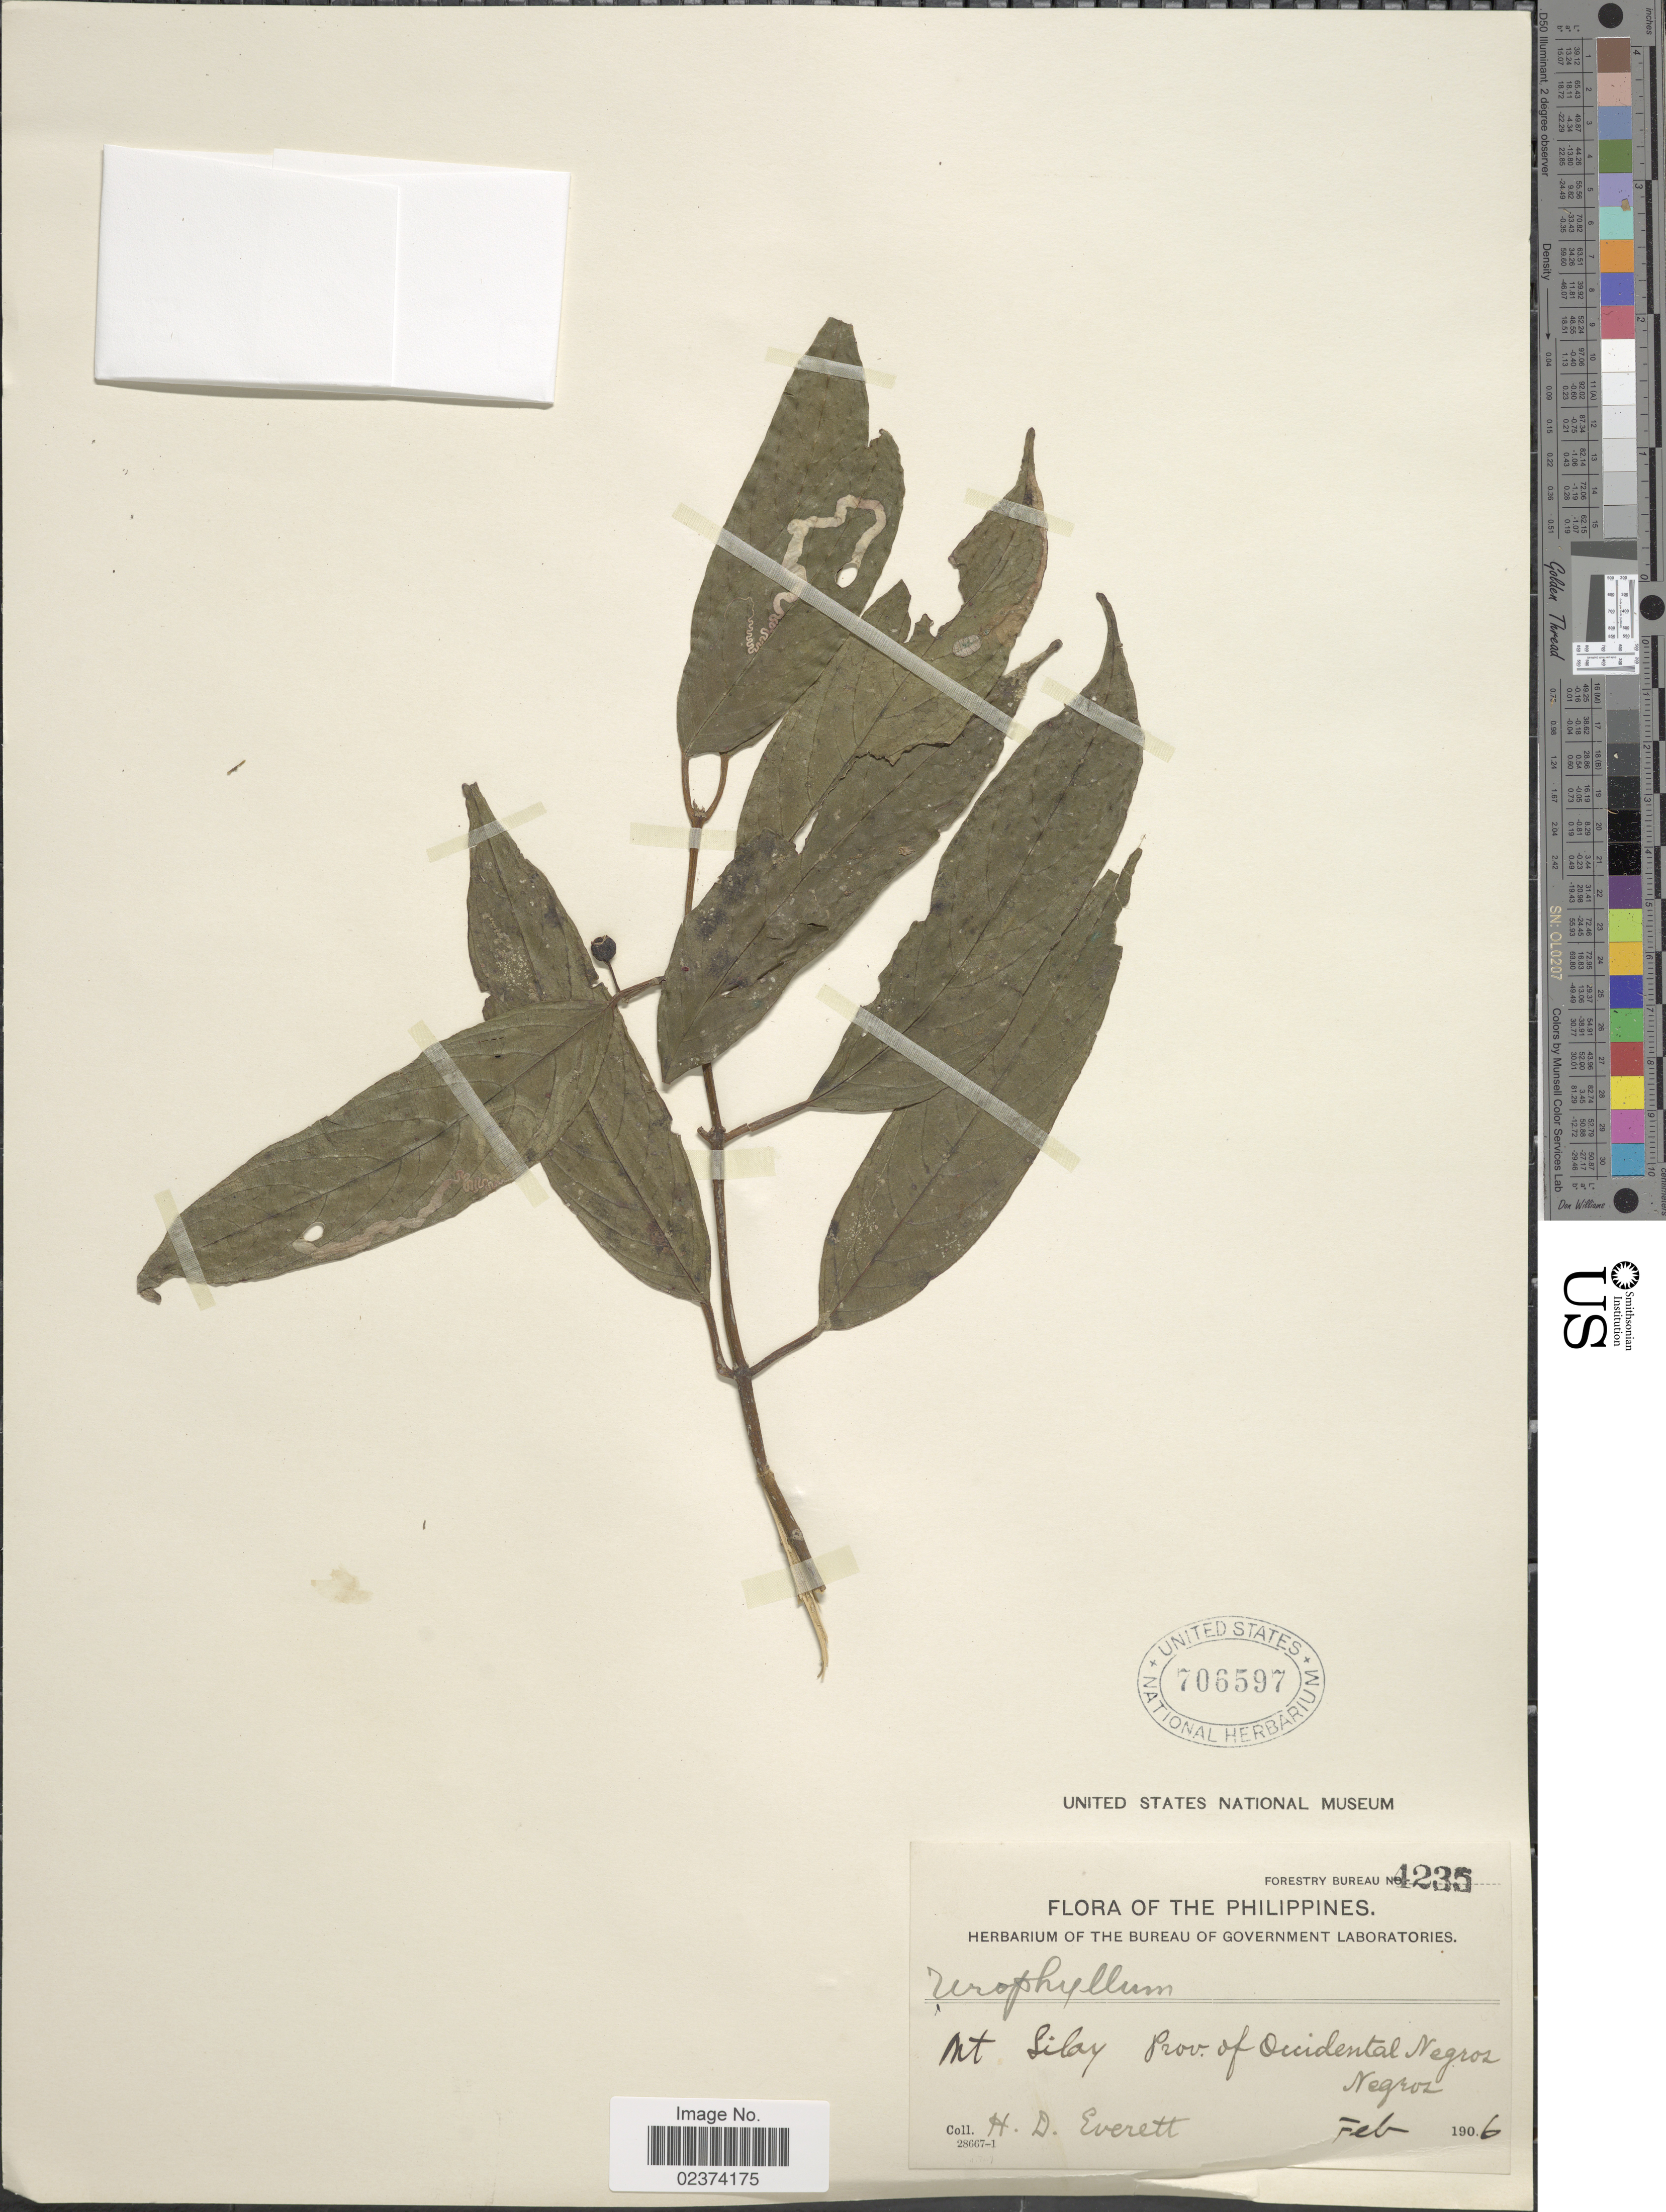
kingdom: Plantae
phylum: Tracheophyta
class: Magnoliopsida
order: Gentianales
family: Rubiaceae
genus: Urophyllum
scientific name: Urophyllum sp.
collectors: H. Everett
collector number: Forestry Bureau 4235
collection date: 1906-02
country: Philippines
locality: Mt. Silay, Prov. of Occidental Negros, Negros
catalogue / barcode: US 706597